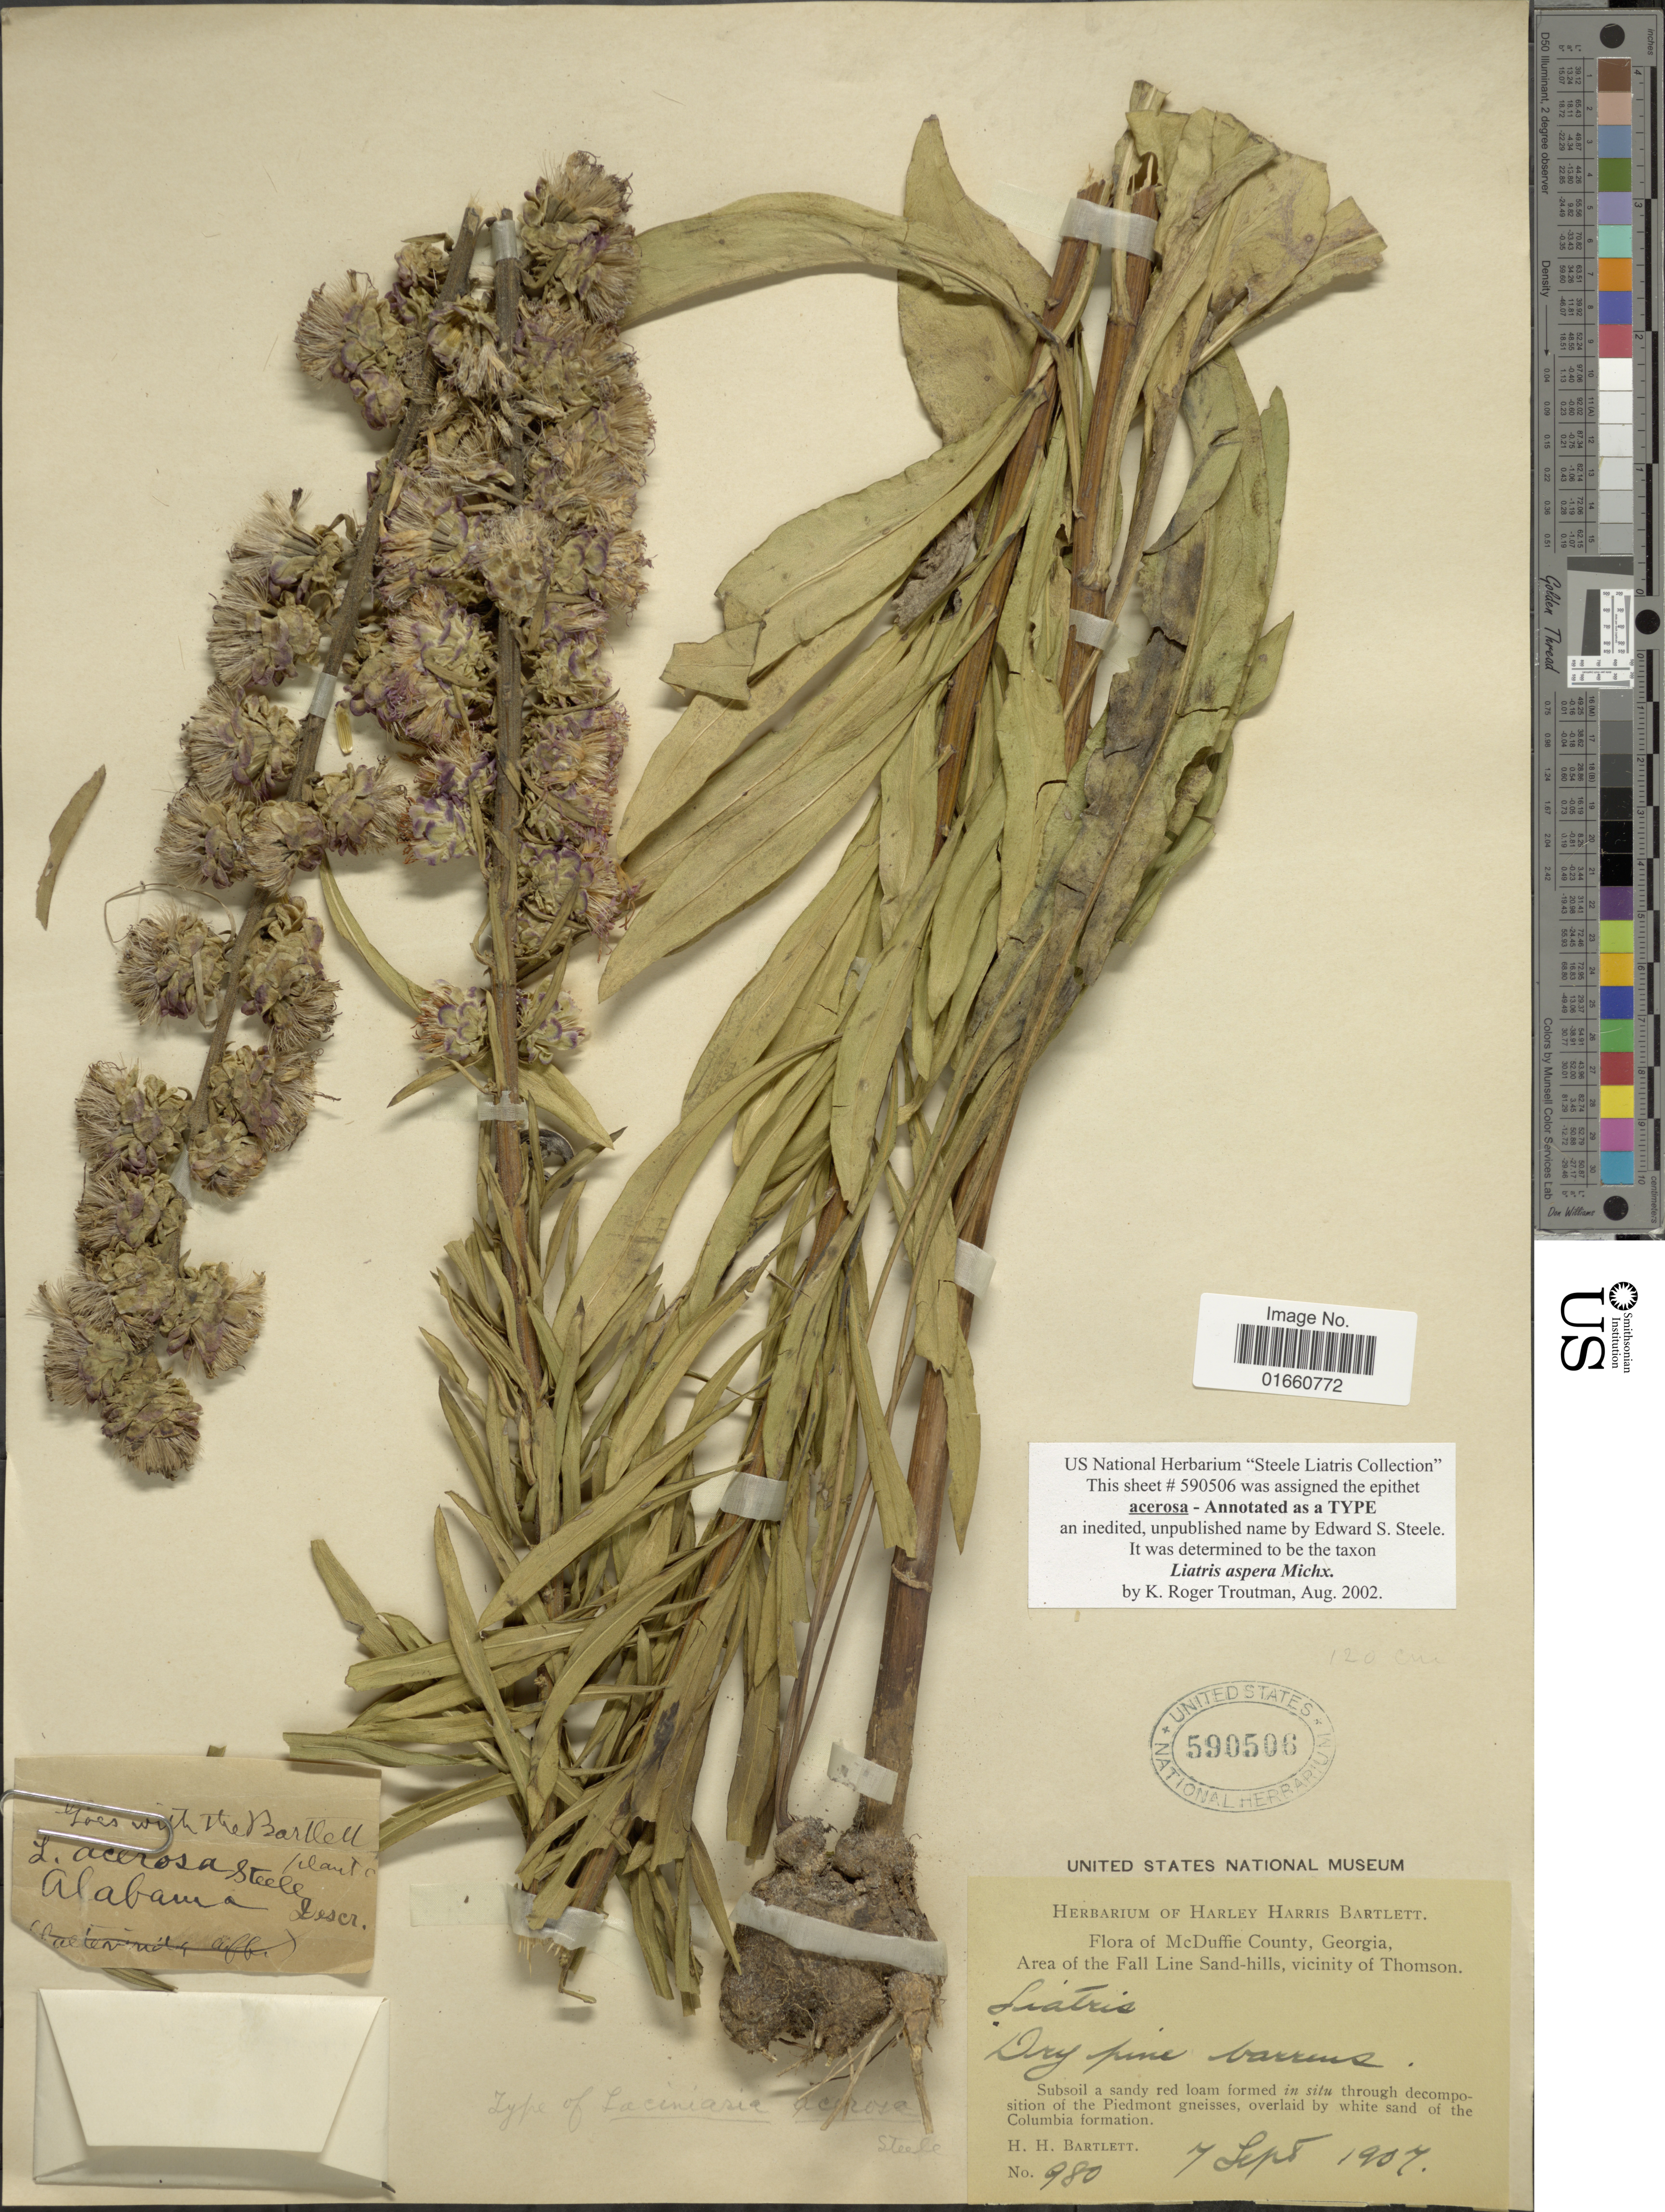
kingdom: Plantae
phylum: Tracheophyta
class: Magnoliopsida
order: Asterales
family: Asteraceae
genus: Liatris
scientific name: Liatris aspera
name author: Michx.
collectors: H. H. Bartlett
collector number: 980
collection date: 1907-09-07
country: United States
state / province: Georgia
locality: McDuffie County, Area of the Fall Line Sand-hills, vicinity of Thomson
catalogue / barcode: US 590506